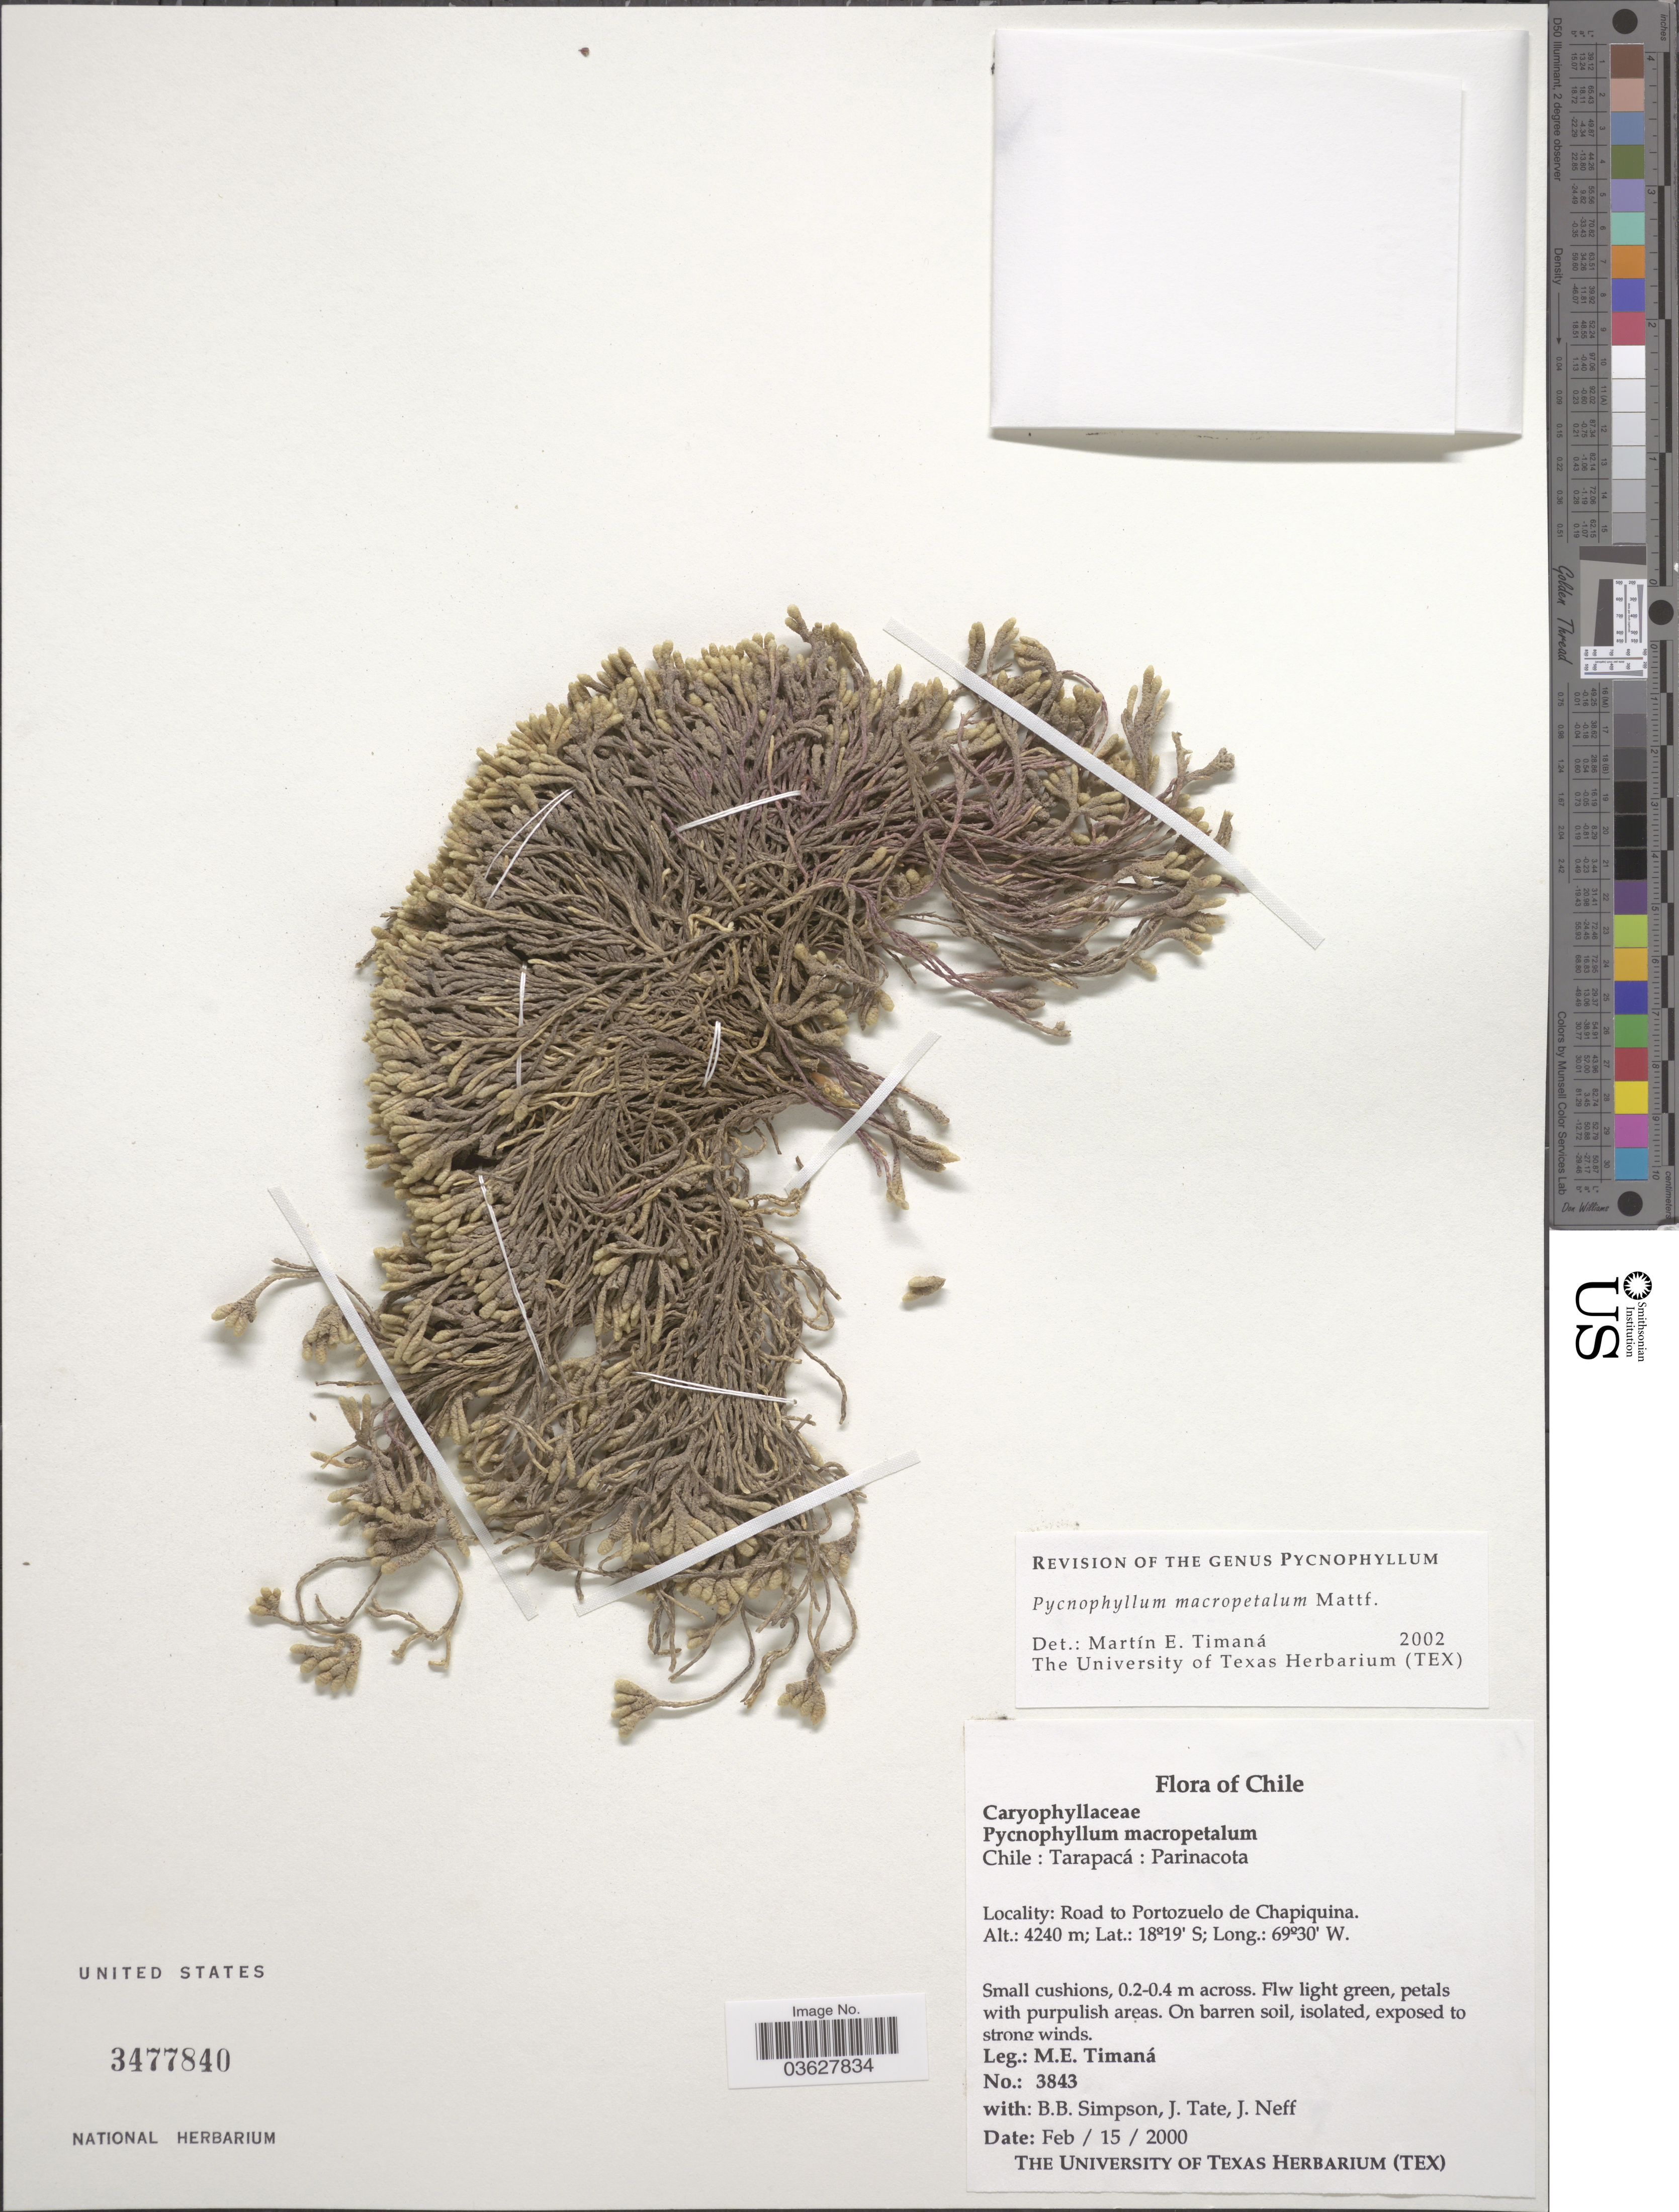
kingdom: Plantae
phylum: Tracheophyta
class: Magnoliopsida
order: Caryophyllales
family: Caryophyllaceae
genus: Pycnophyllum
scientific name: Pycnophyllum macropetalum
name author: Mattf.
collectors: M. E. Timaná, B. Simpson, J. Tate & J. Neff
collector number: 3843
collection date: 2000-02-15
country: Chile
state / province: Tarapacá (I)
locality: Parinacota. Road to Portozuelo de Chapiquina.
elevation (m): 4240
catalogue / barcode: US 3477840